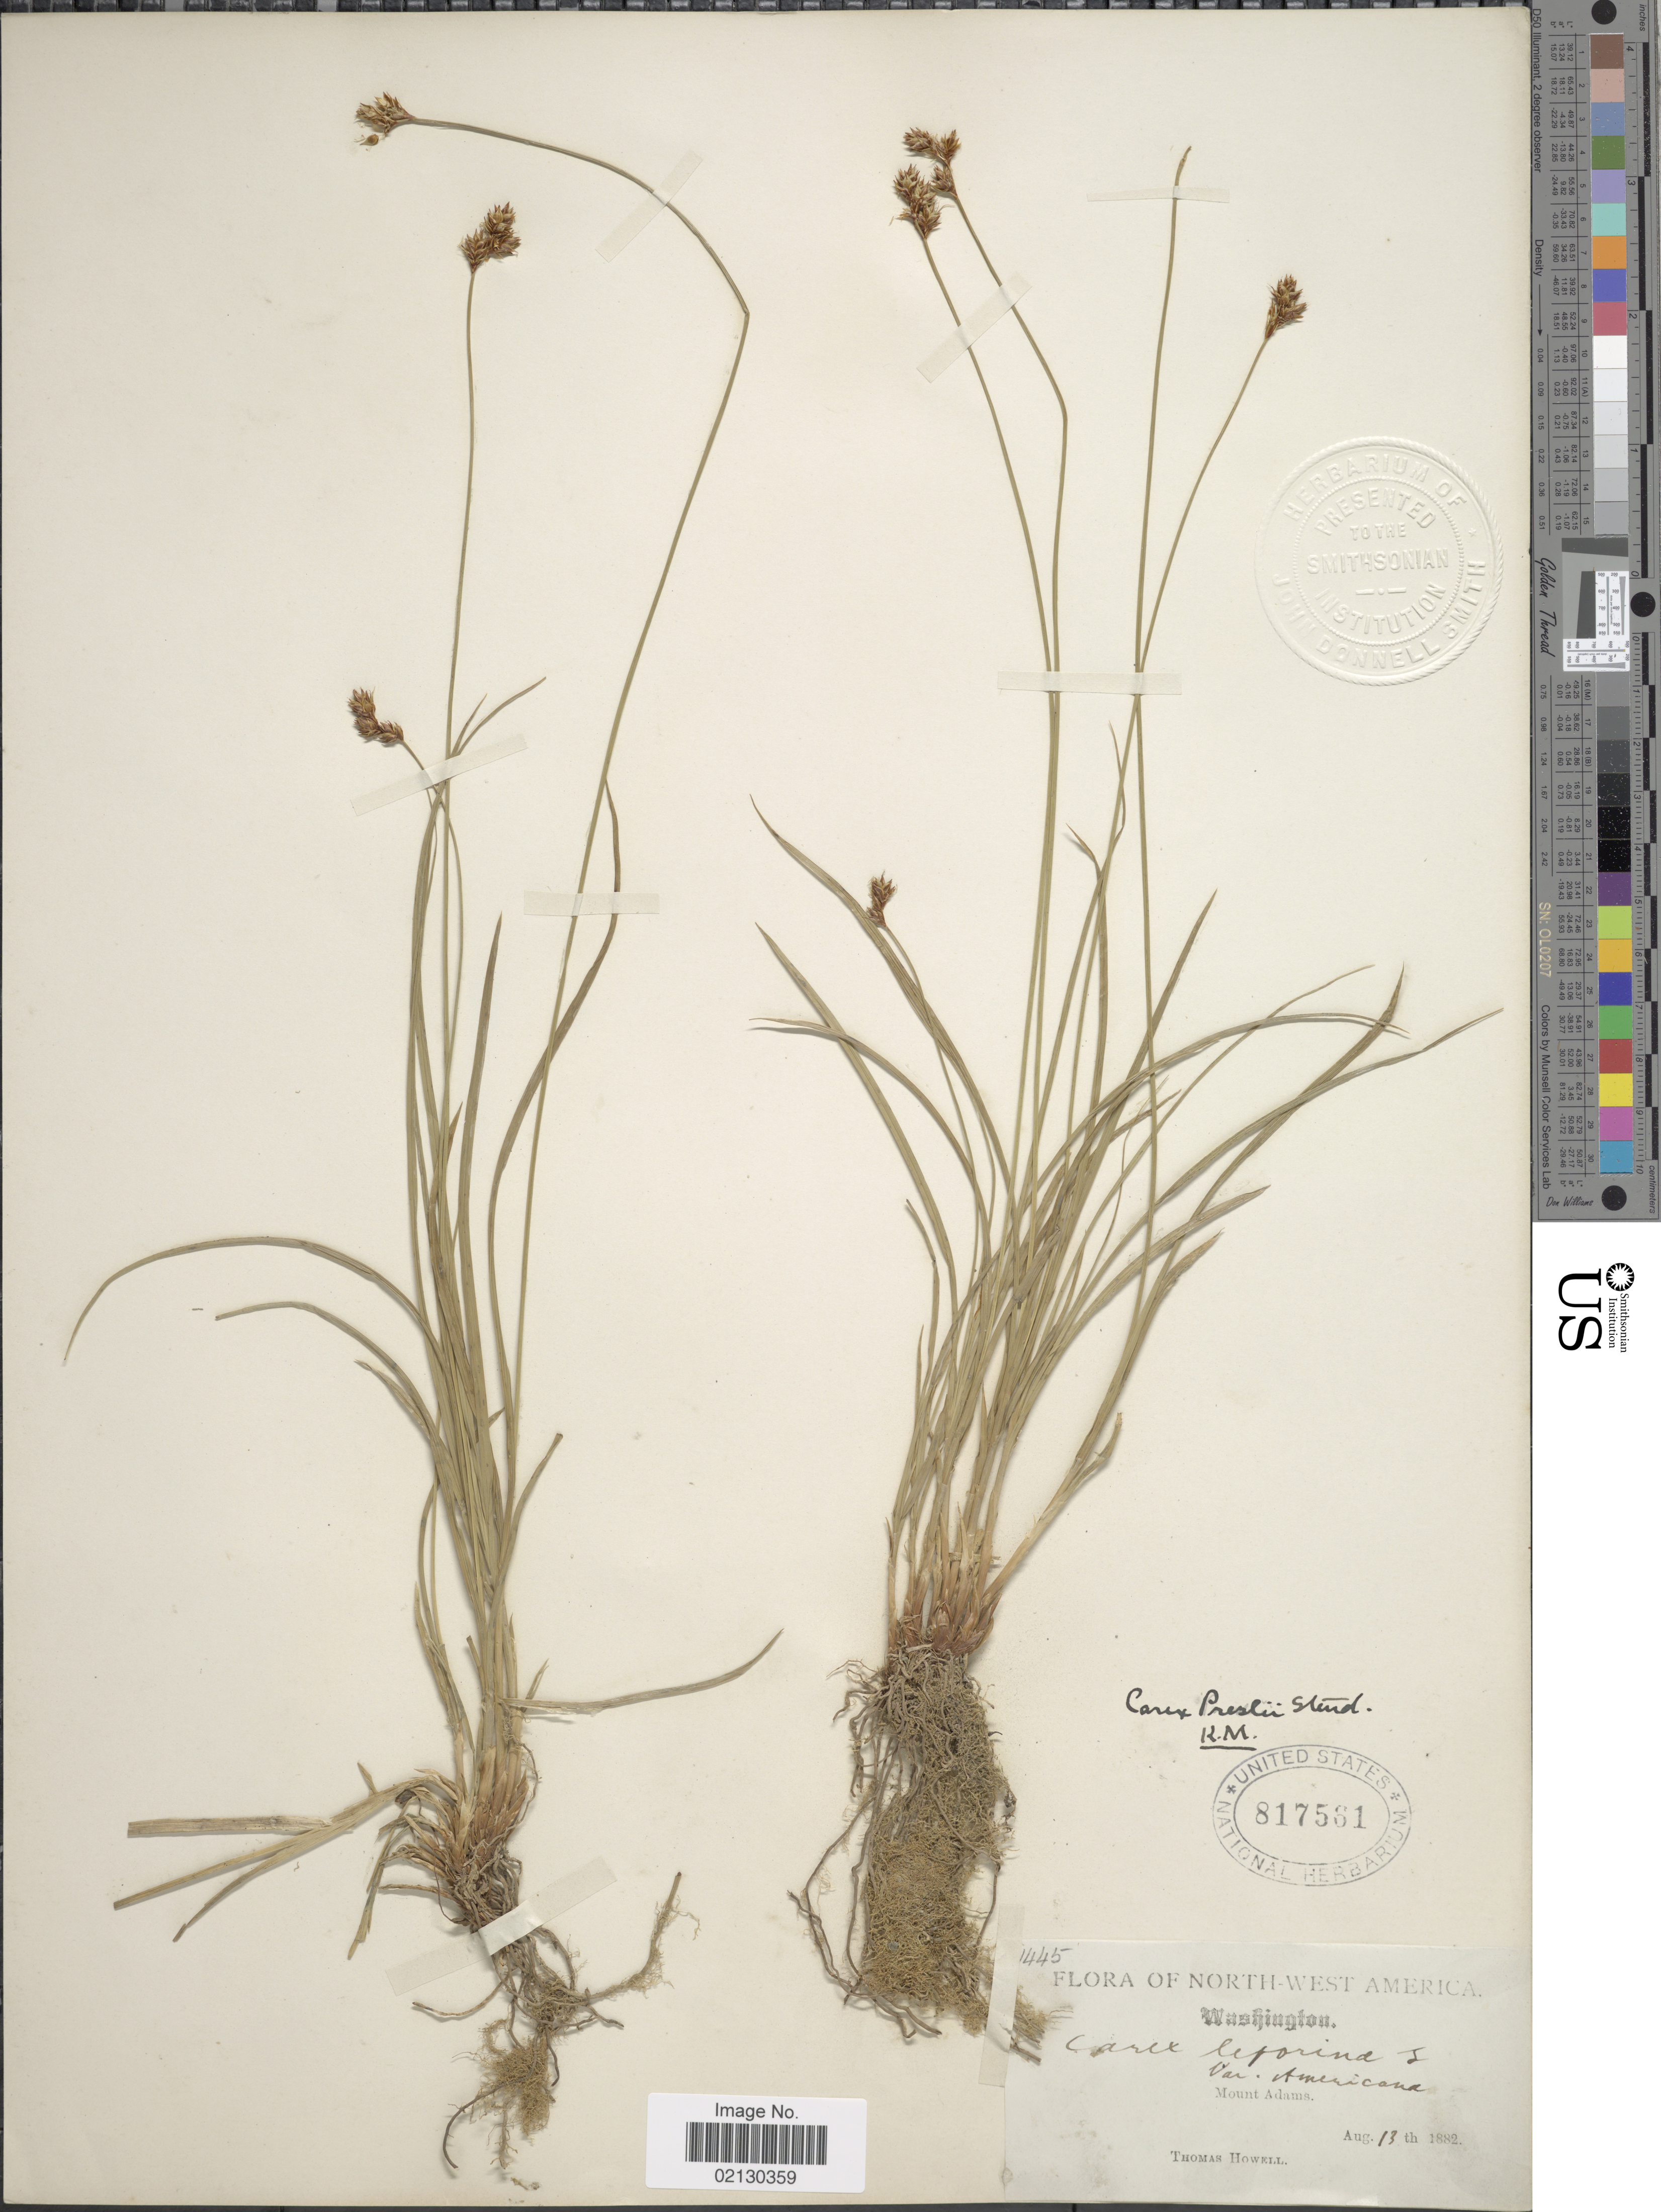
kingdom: Plantae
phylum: Tracheophyta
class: Liliopsida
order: Poales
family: Cyperaceae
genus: Carex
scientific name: Carex preslii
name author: Steud.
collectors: T. Howell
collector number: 1445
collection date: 1882-08-13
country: United States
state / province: Washington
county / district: Yakima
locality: North-West America. Mount Adams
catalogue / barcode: US 817561